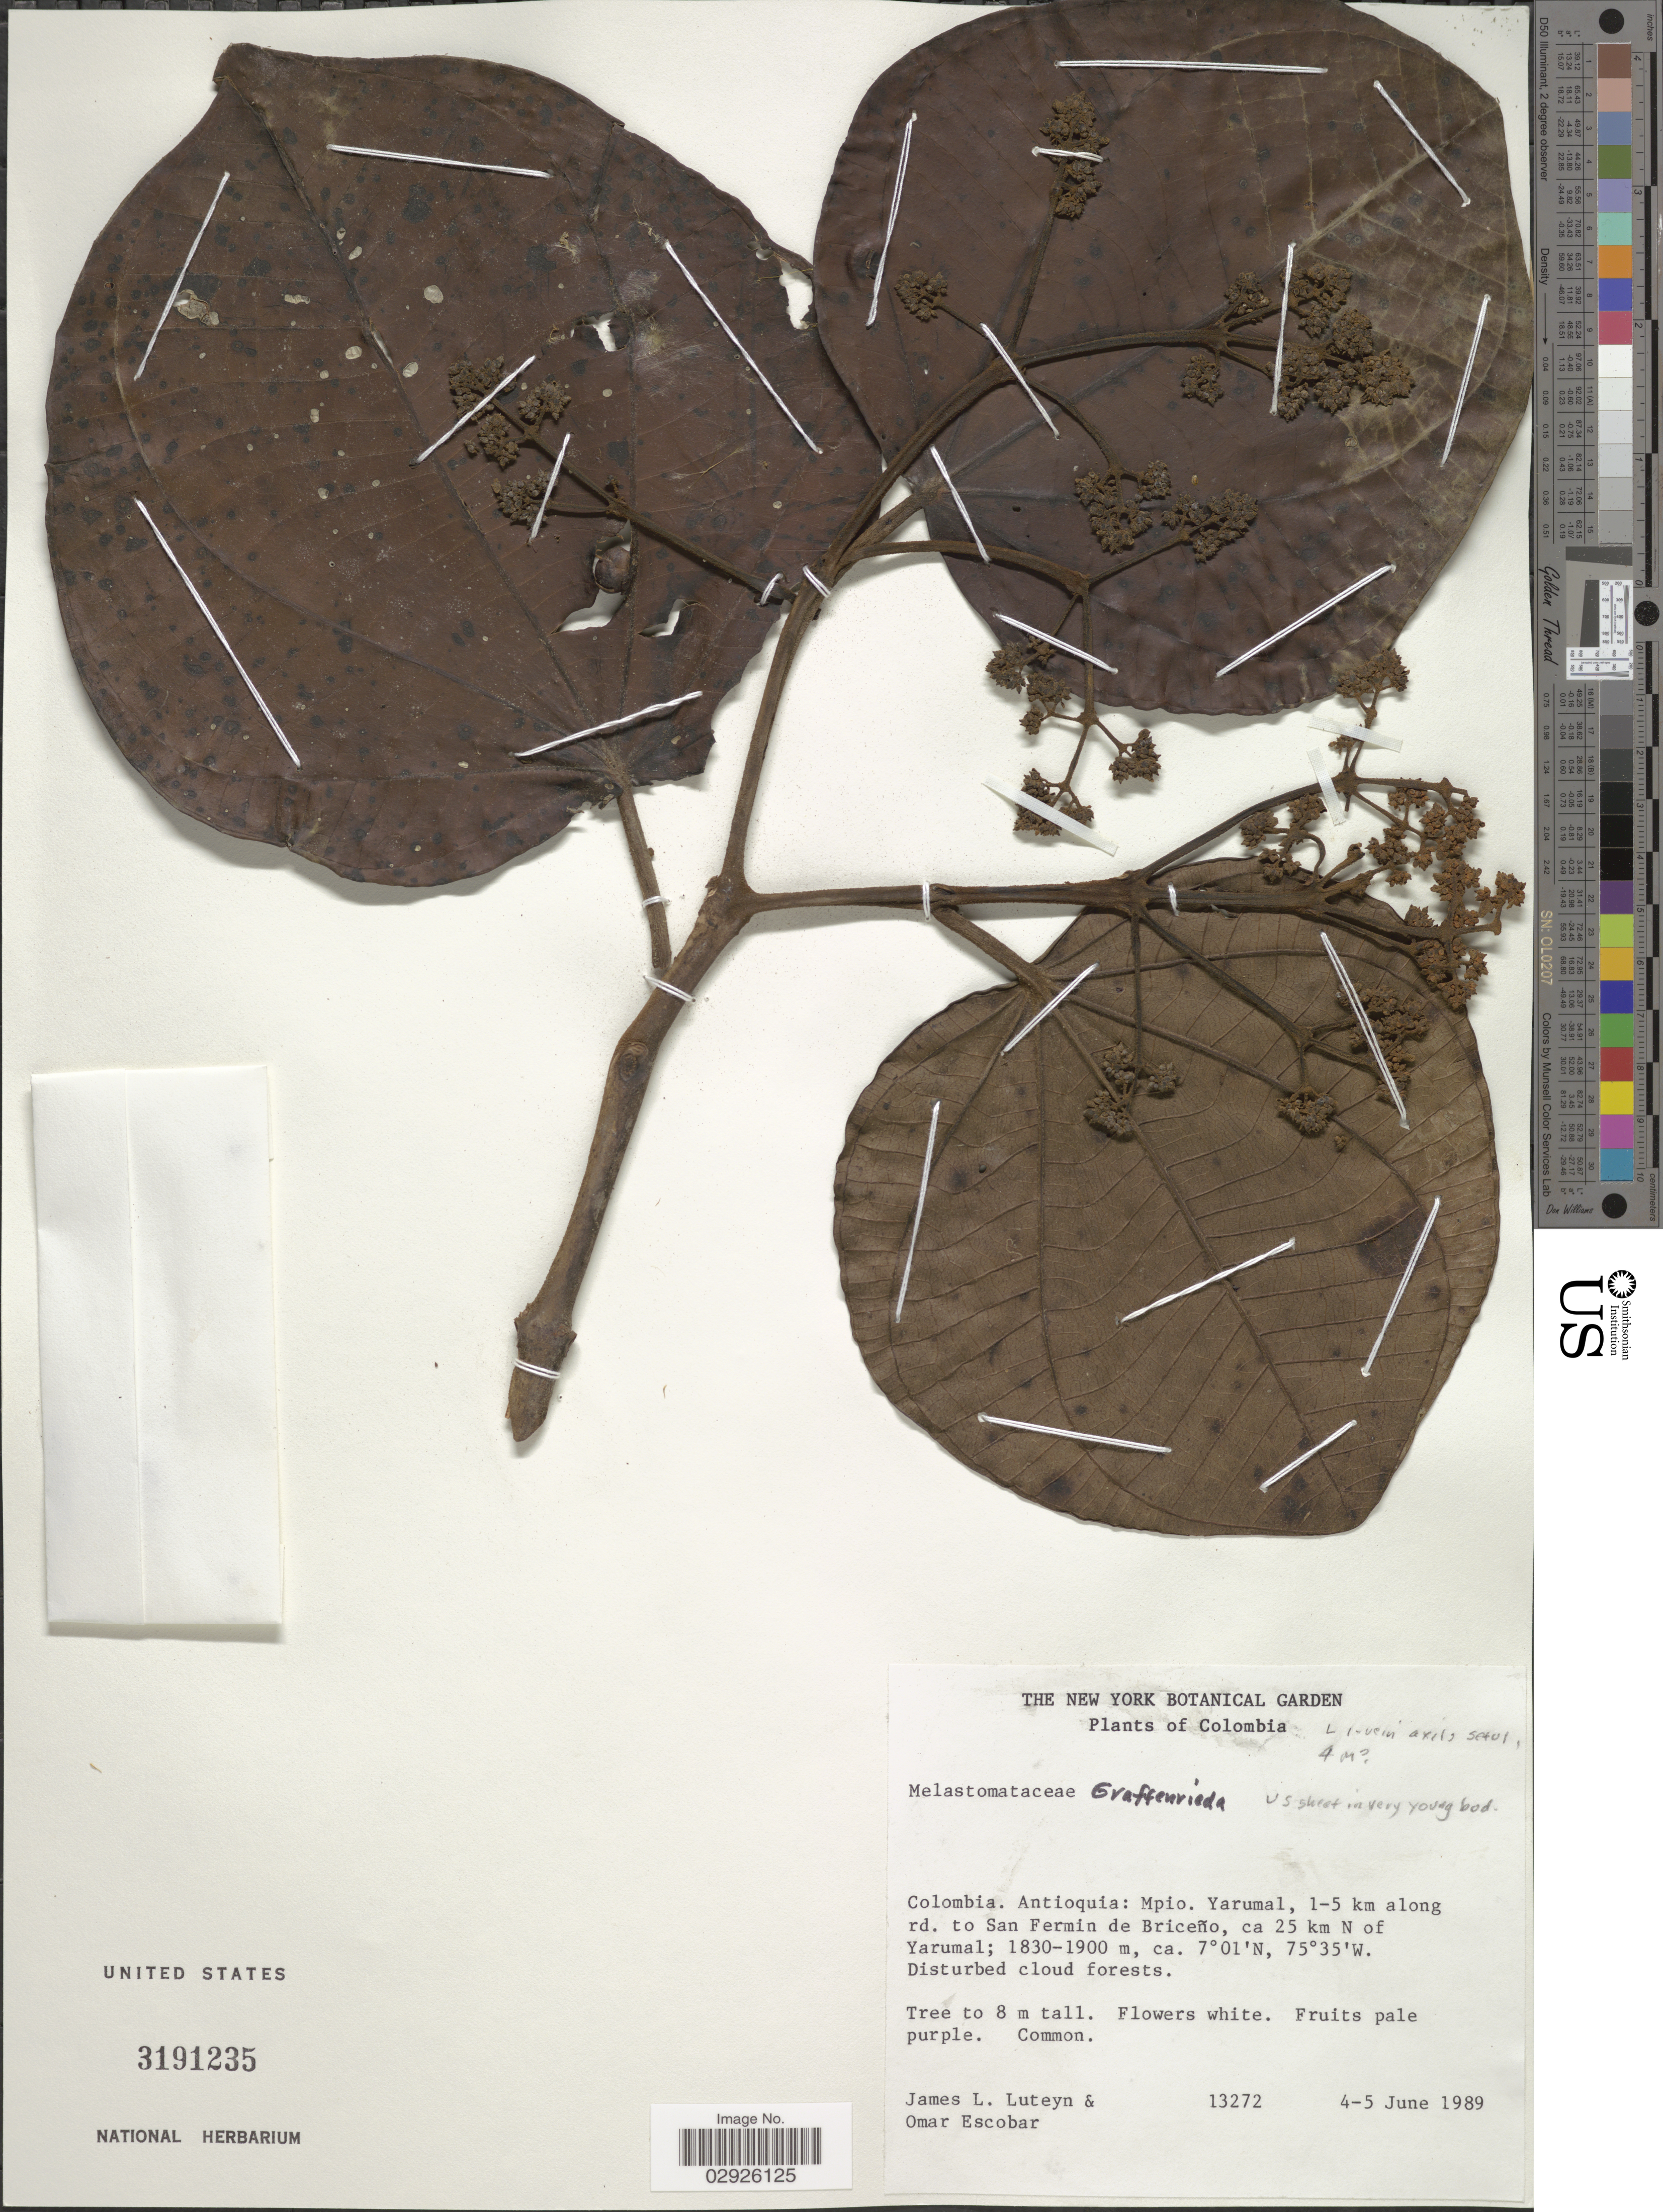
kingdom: Plantae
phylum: Tracheophyta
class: Magnoliopsida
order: Myrtales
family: Melastomataceae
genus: Graffenrieda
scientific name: Graffenrieda sp.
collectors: J. Luteyn & O. D. Escobar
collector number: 13272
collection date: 1989-06-04/1989-06-05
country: Colombia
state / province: Antioquia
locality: Mpio. Yarumal, 1-5 km along rd. to San Fermin de Briceño, ca 25 km N of Yarumal.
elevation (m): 1830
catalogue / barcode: US 3191235